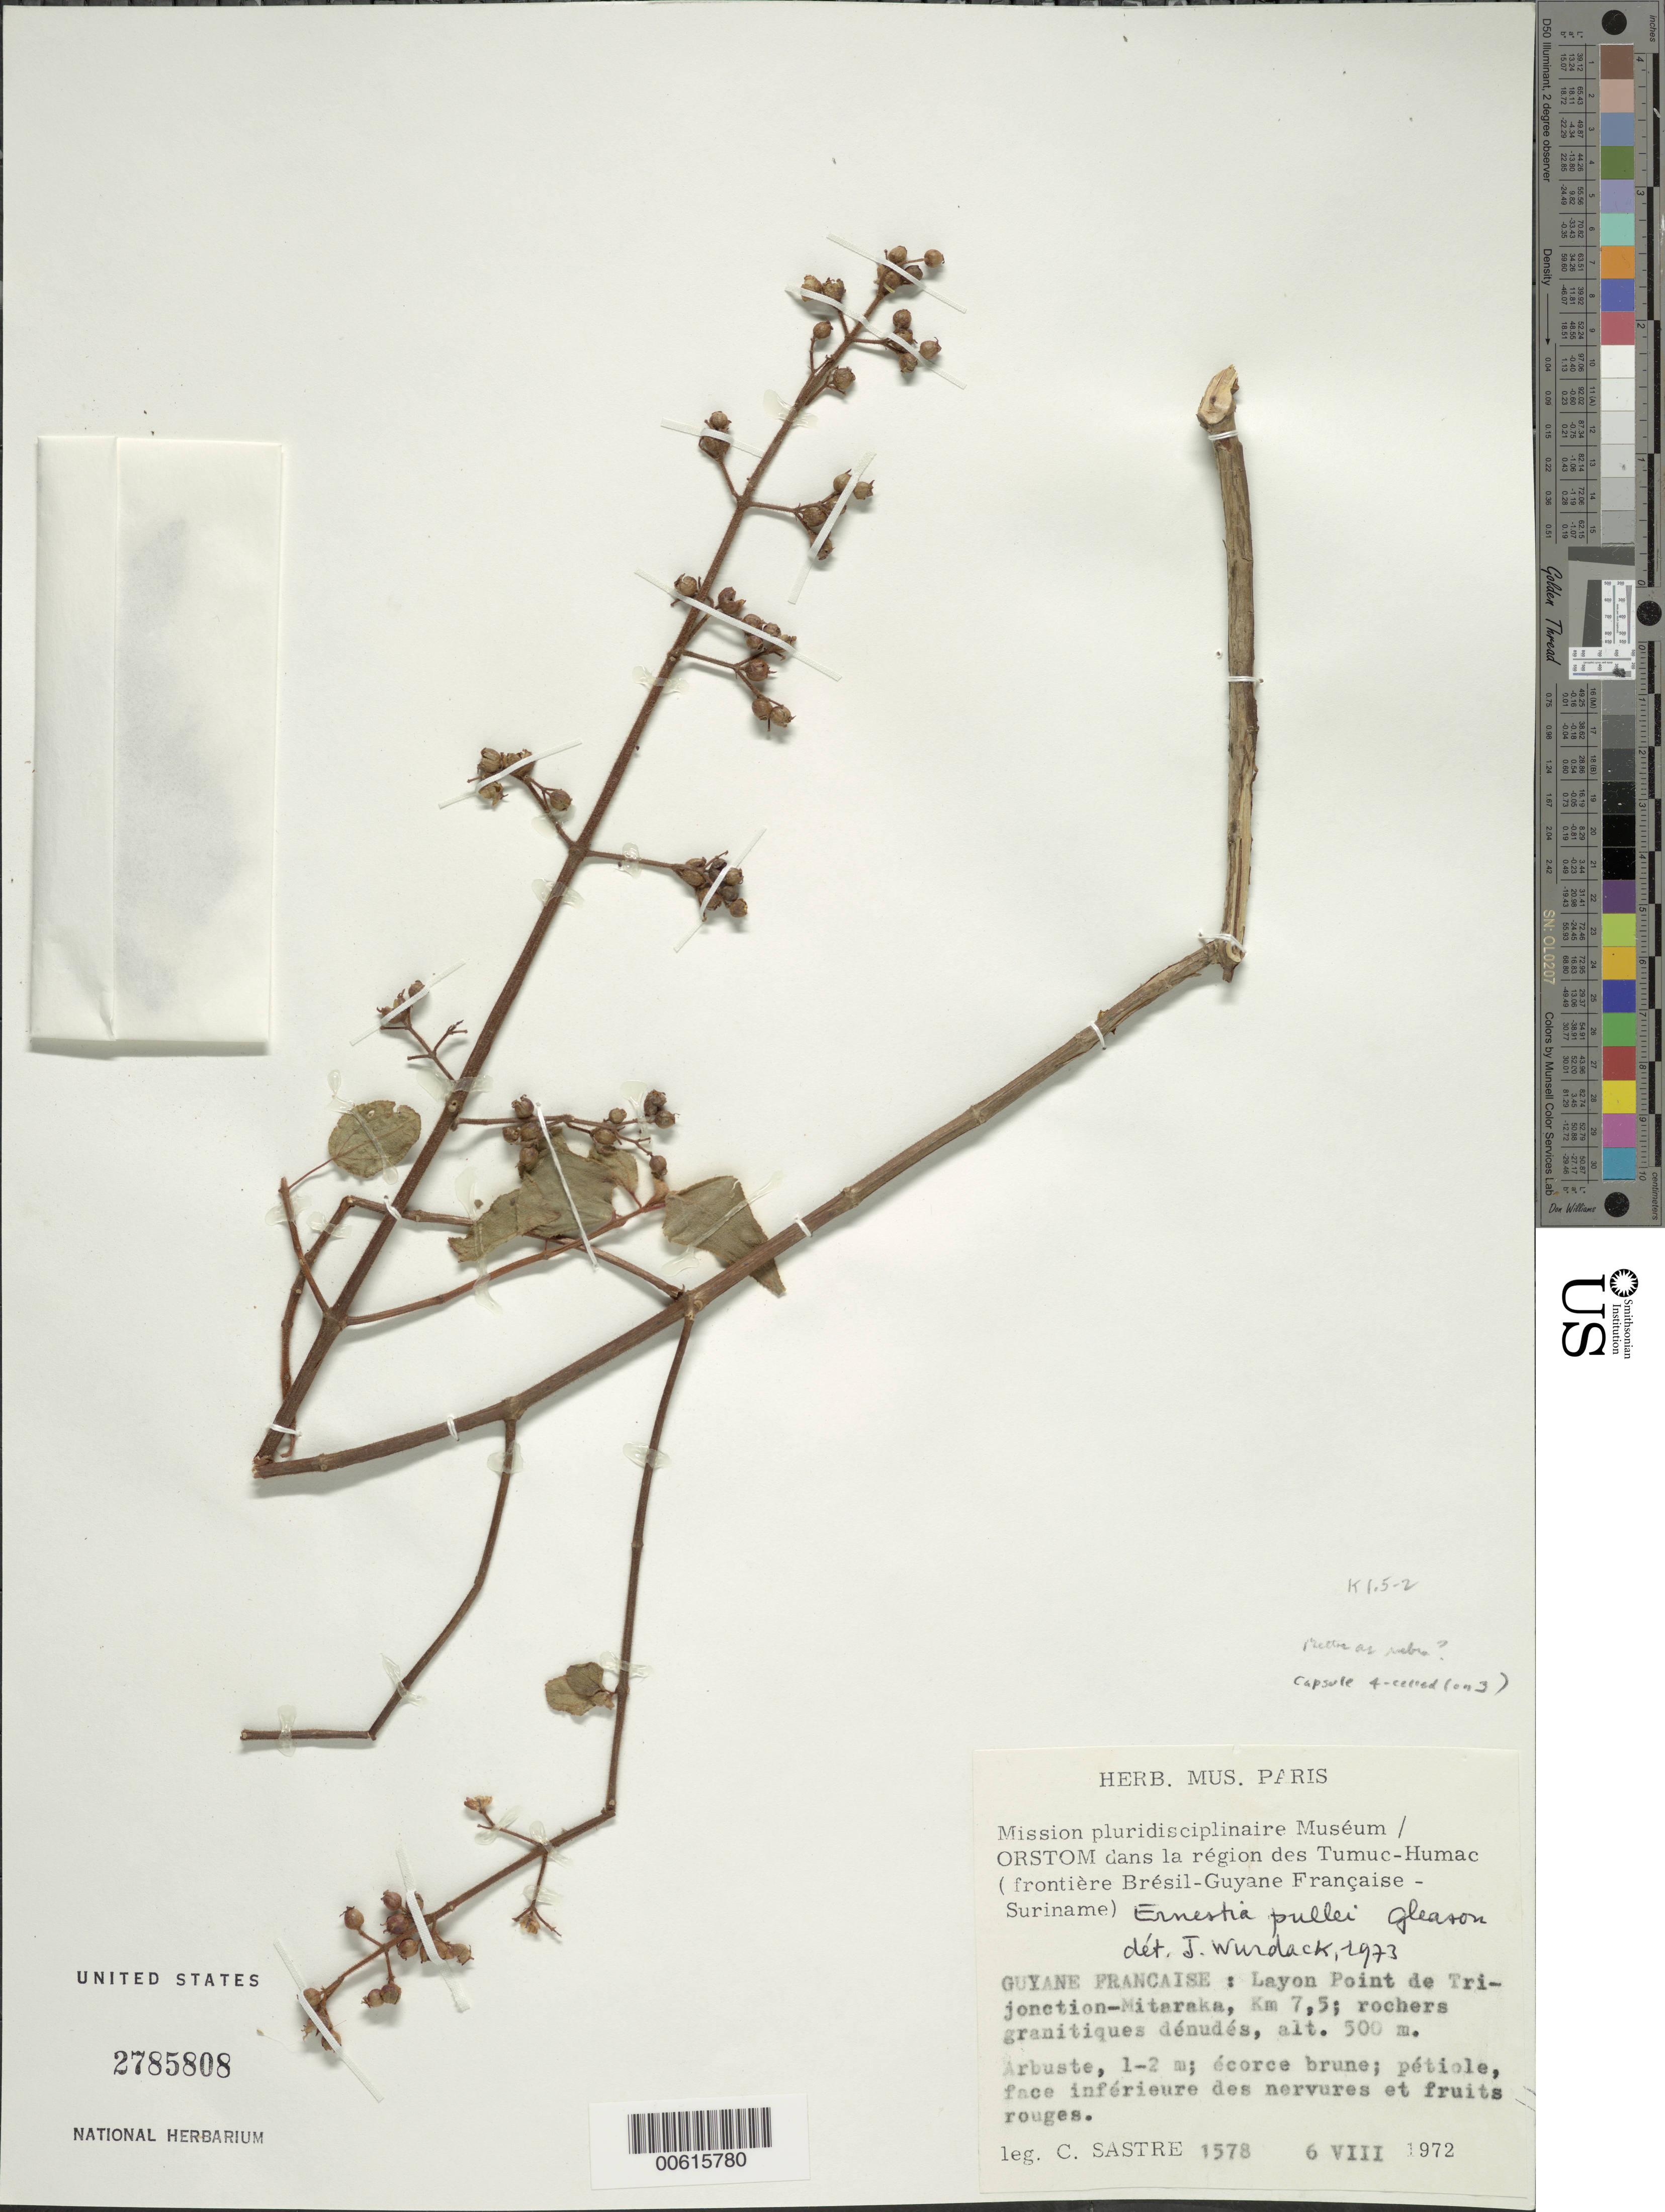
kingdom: Plantae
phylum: Tracheophyta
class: Magnoliopsida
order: Myrtales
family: Melastomataceae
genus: Ernestia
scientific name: Ernestia pullei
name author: Gleason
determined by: Wurdack, John J., (US), US (UNITED STATES)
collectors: C. H. L. Sastre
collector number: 1578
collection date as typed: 6-Aug-72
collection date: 1972-08-06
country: French Guiana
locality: Layon Point de Trijonetion-Mitaraka, km 7.5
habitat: Rochers grnaitique denudes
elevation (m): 500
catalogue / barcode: US 2785808